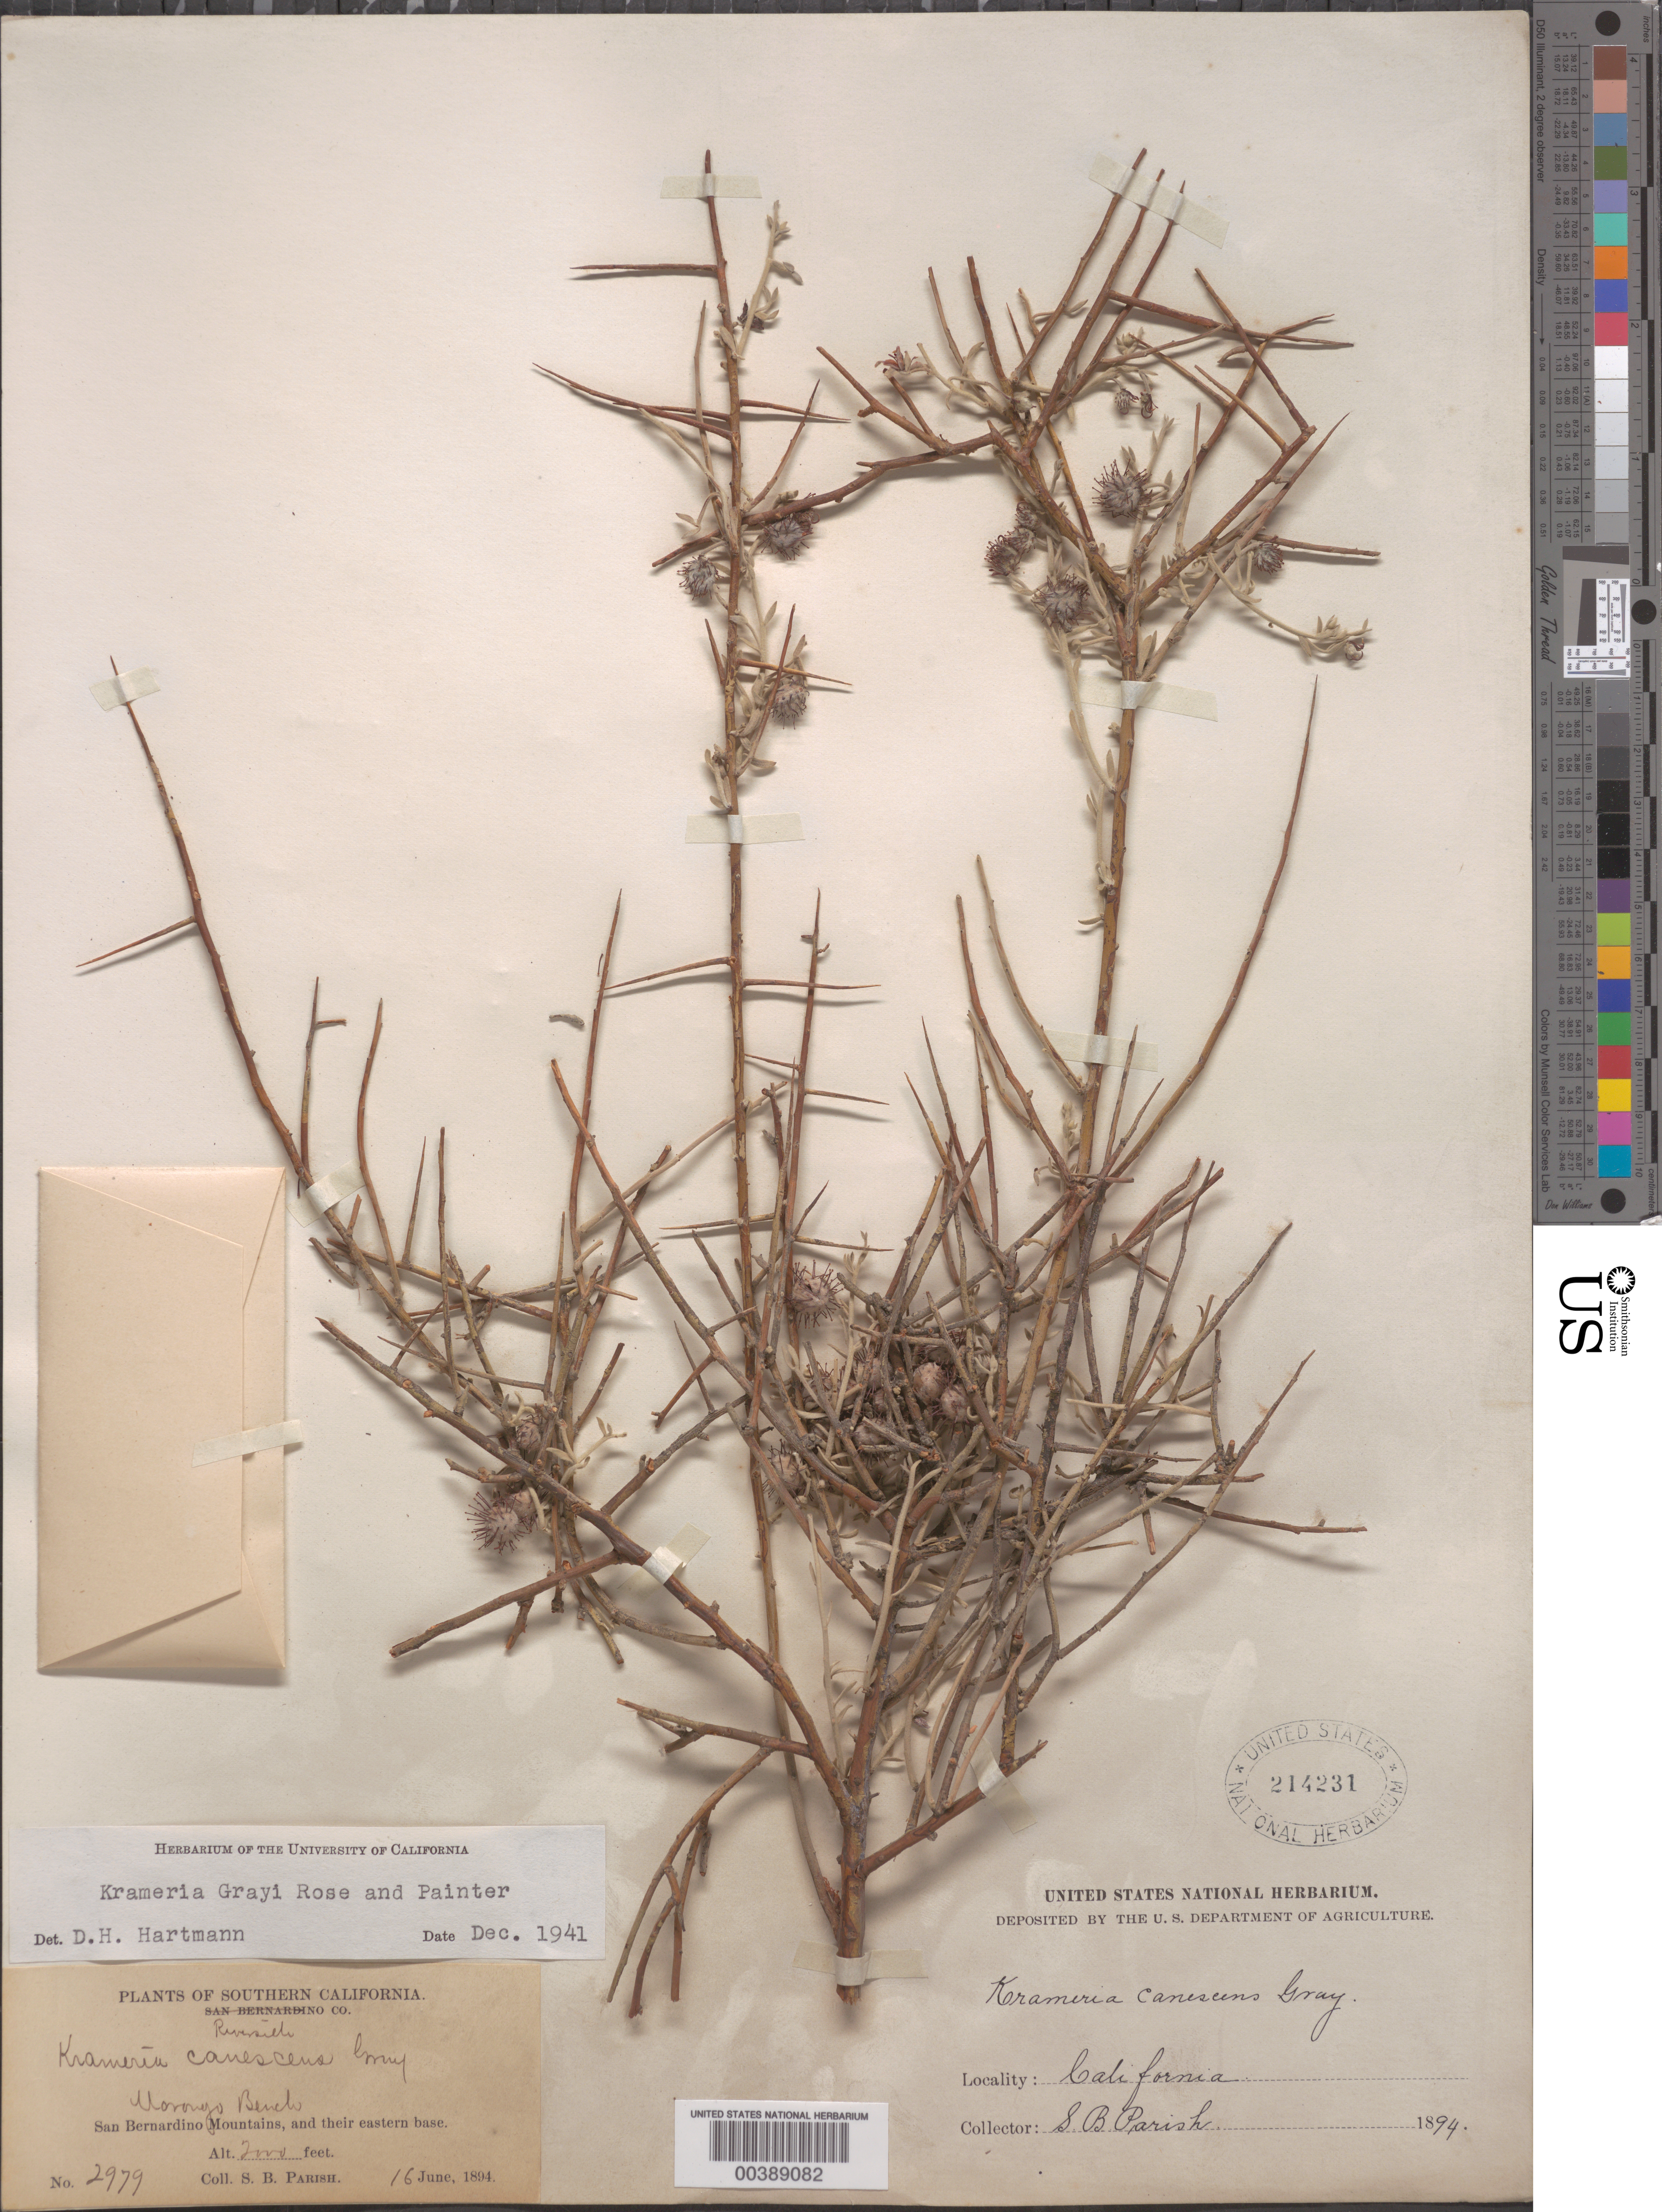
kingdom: Plantae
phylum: Tracheophyta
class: Magnoliopsida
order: Zygophyllales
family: Krameriaceae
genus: Krameria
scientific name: Krameria grayi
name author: Rose & J.H. Painter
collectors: S. B. Parish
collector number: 2979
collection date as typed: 16 Jun 1894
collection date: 1894-06-16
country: United States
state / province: California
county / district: Riverside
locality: Morongo bench; san bernardino mountains, and their eastern base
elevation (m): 610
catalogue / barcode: US 214231